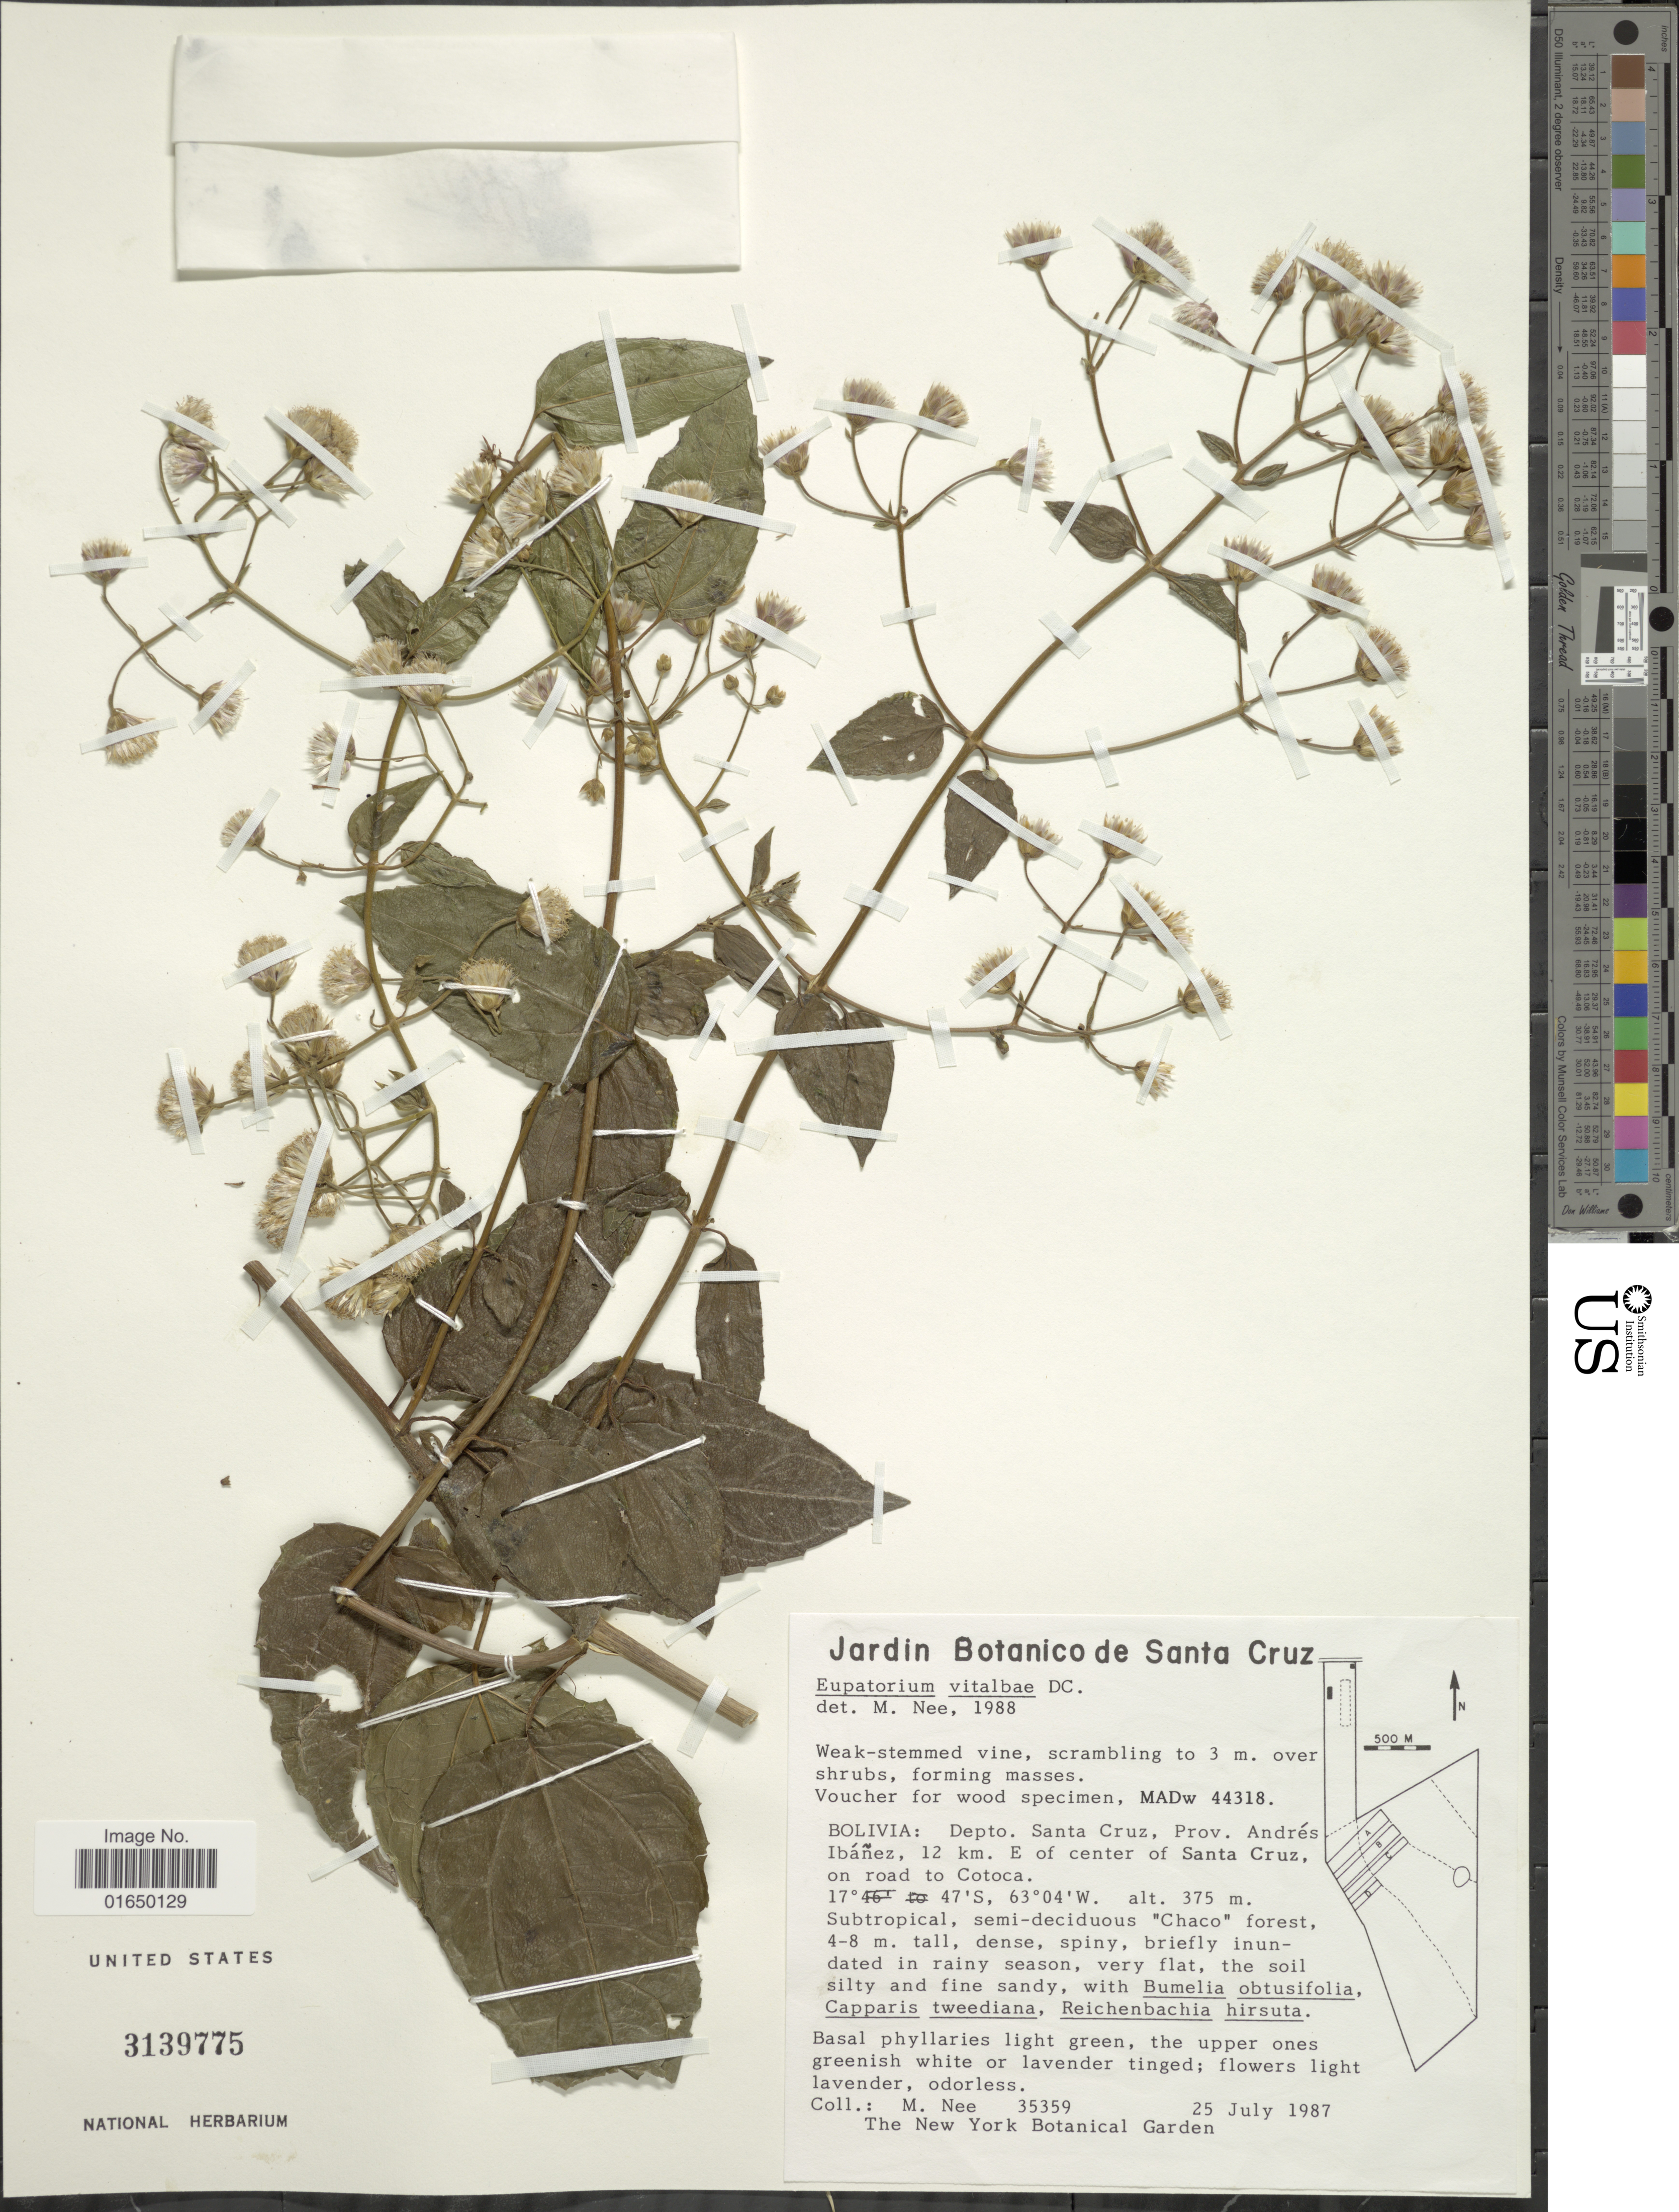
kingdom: Plantae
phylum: Tracheophyta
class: Magnoliopsida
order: Asterales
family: Asteraceae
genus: Heterocondylus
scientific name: Heterocondylus vitalbae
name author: (DC.) R.M. King & H. Rob.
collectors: M. Nee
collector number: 35359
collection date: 1987-07-25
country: Bolivia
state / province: Santa Cruz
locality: Depto Santa Cruz, Prov. Andrés Ibánez, 12 km. E of cebter of Santa Cruz, on road to Cotoca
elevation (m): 375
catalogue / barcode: US 3139775